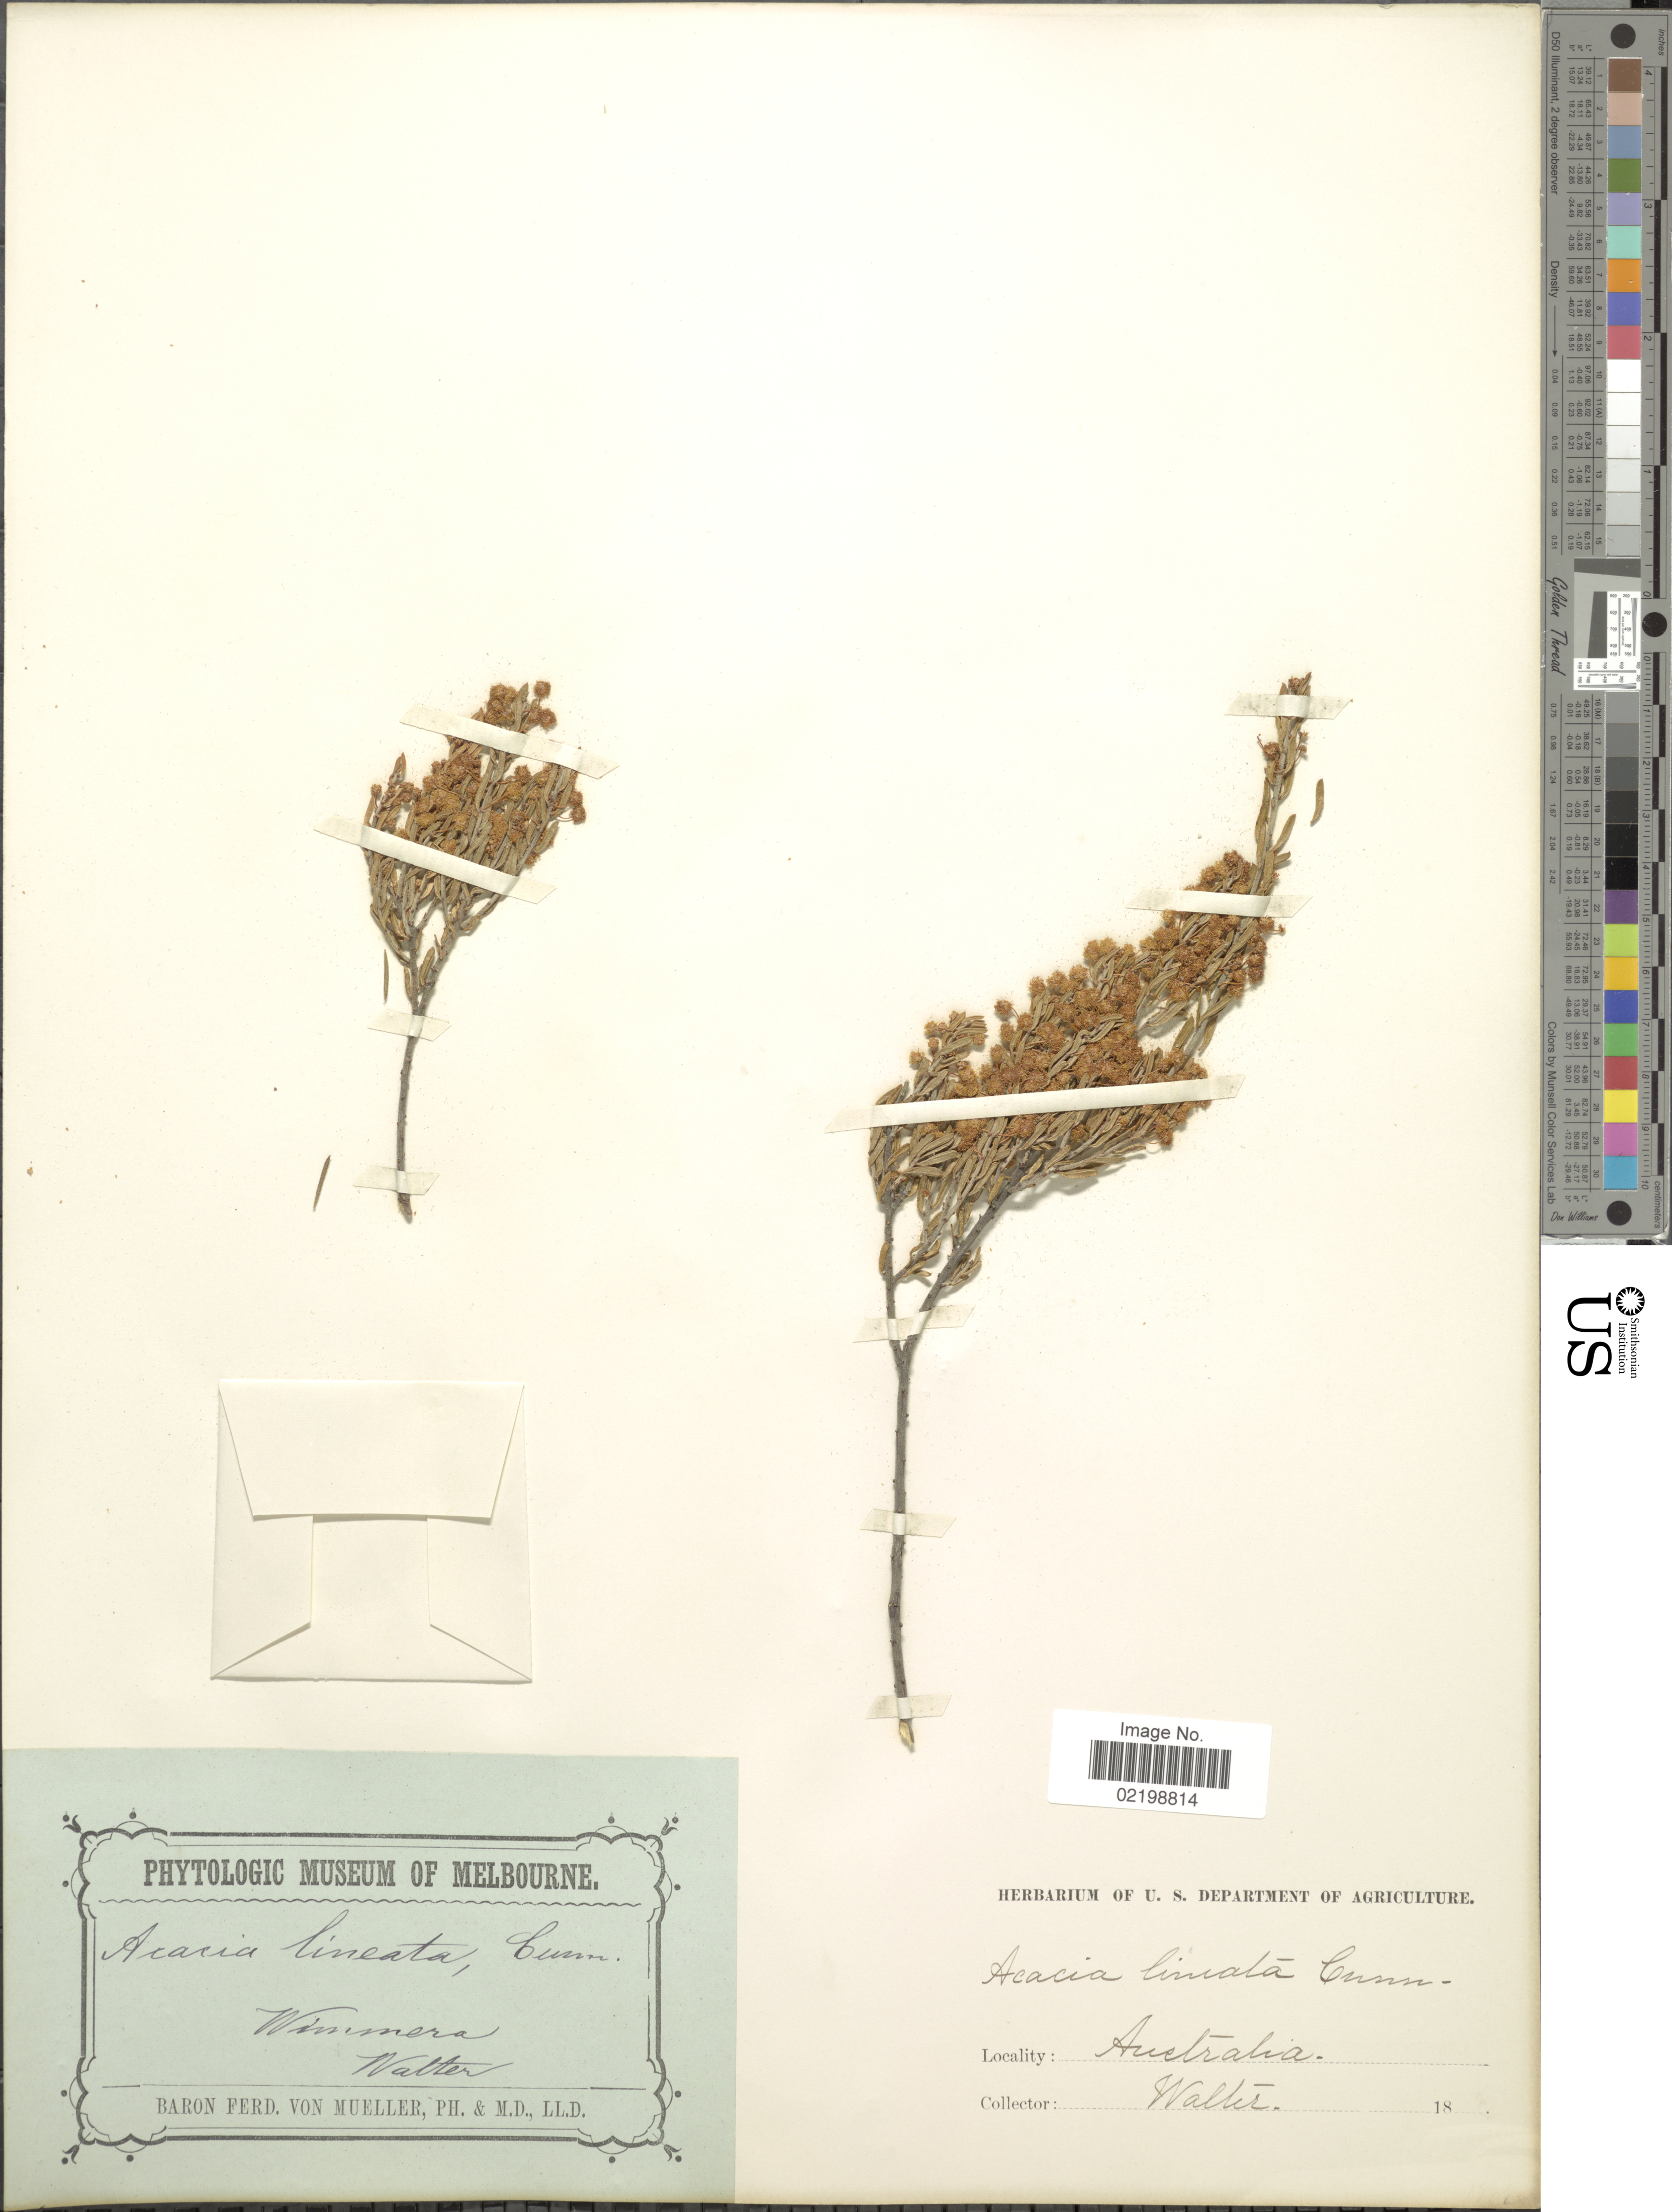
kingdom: Plantae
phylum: Tracheophyta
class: Magnoliopsida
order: Fabales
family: Fabaceae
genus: Acacia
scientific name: Acacia lineata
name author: G. Don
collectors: Walter, --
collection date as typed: Transcribed d/m/y: //18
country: Australia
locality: Wimmera